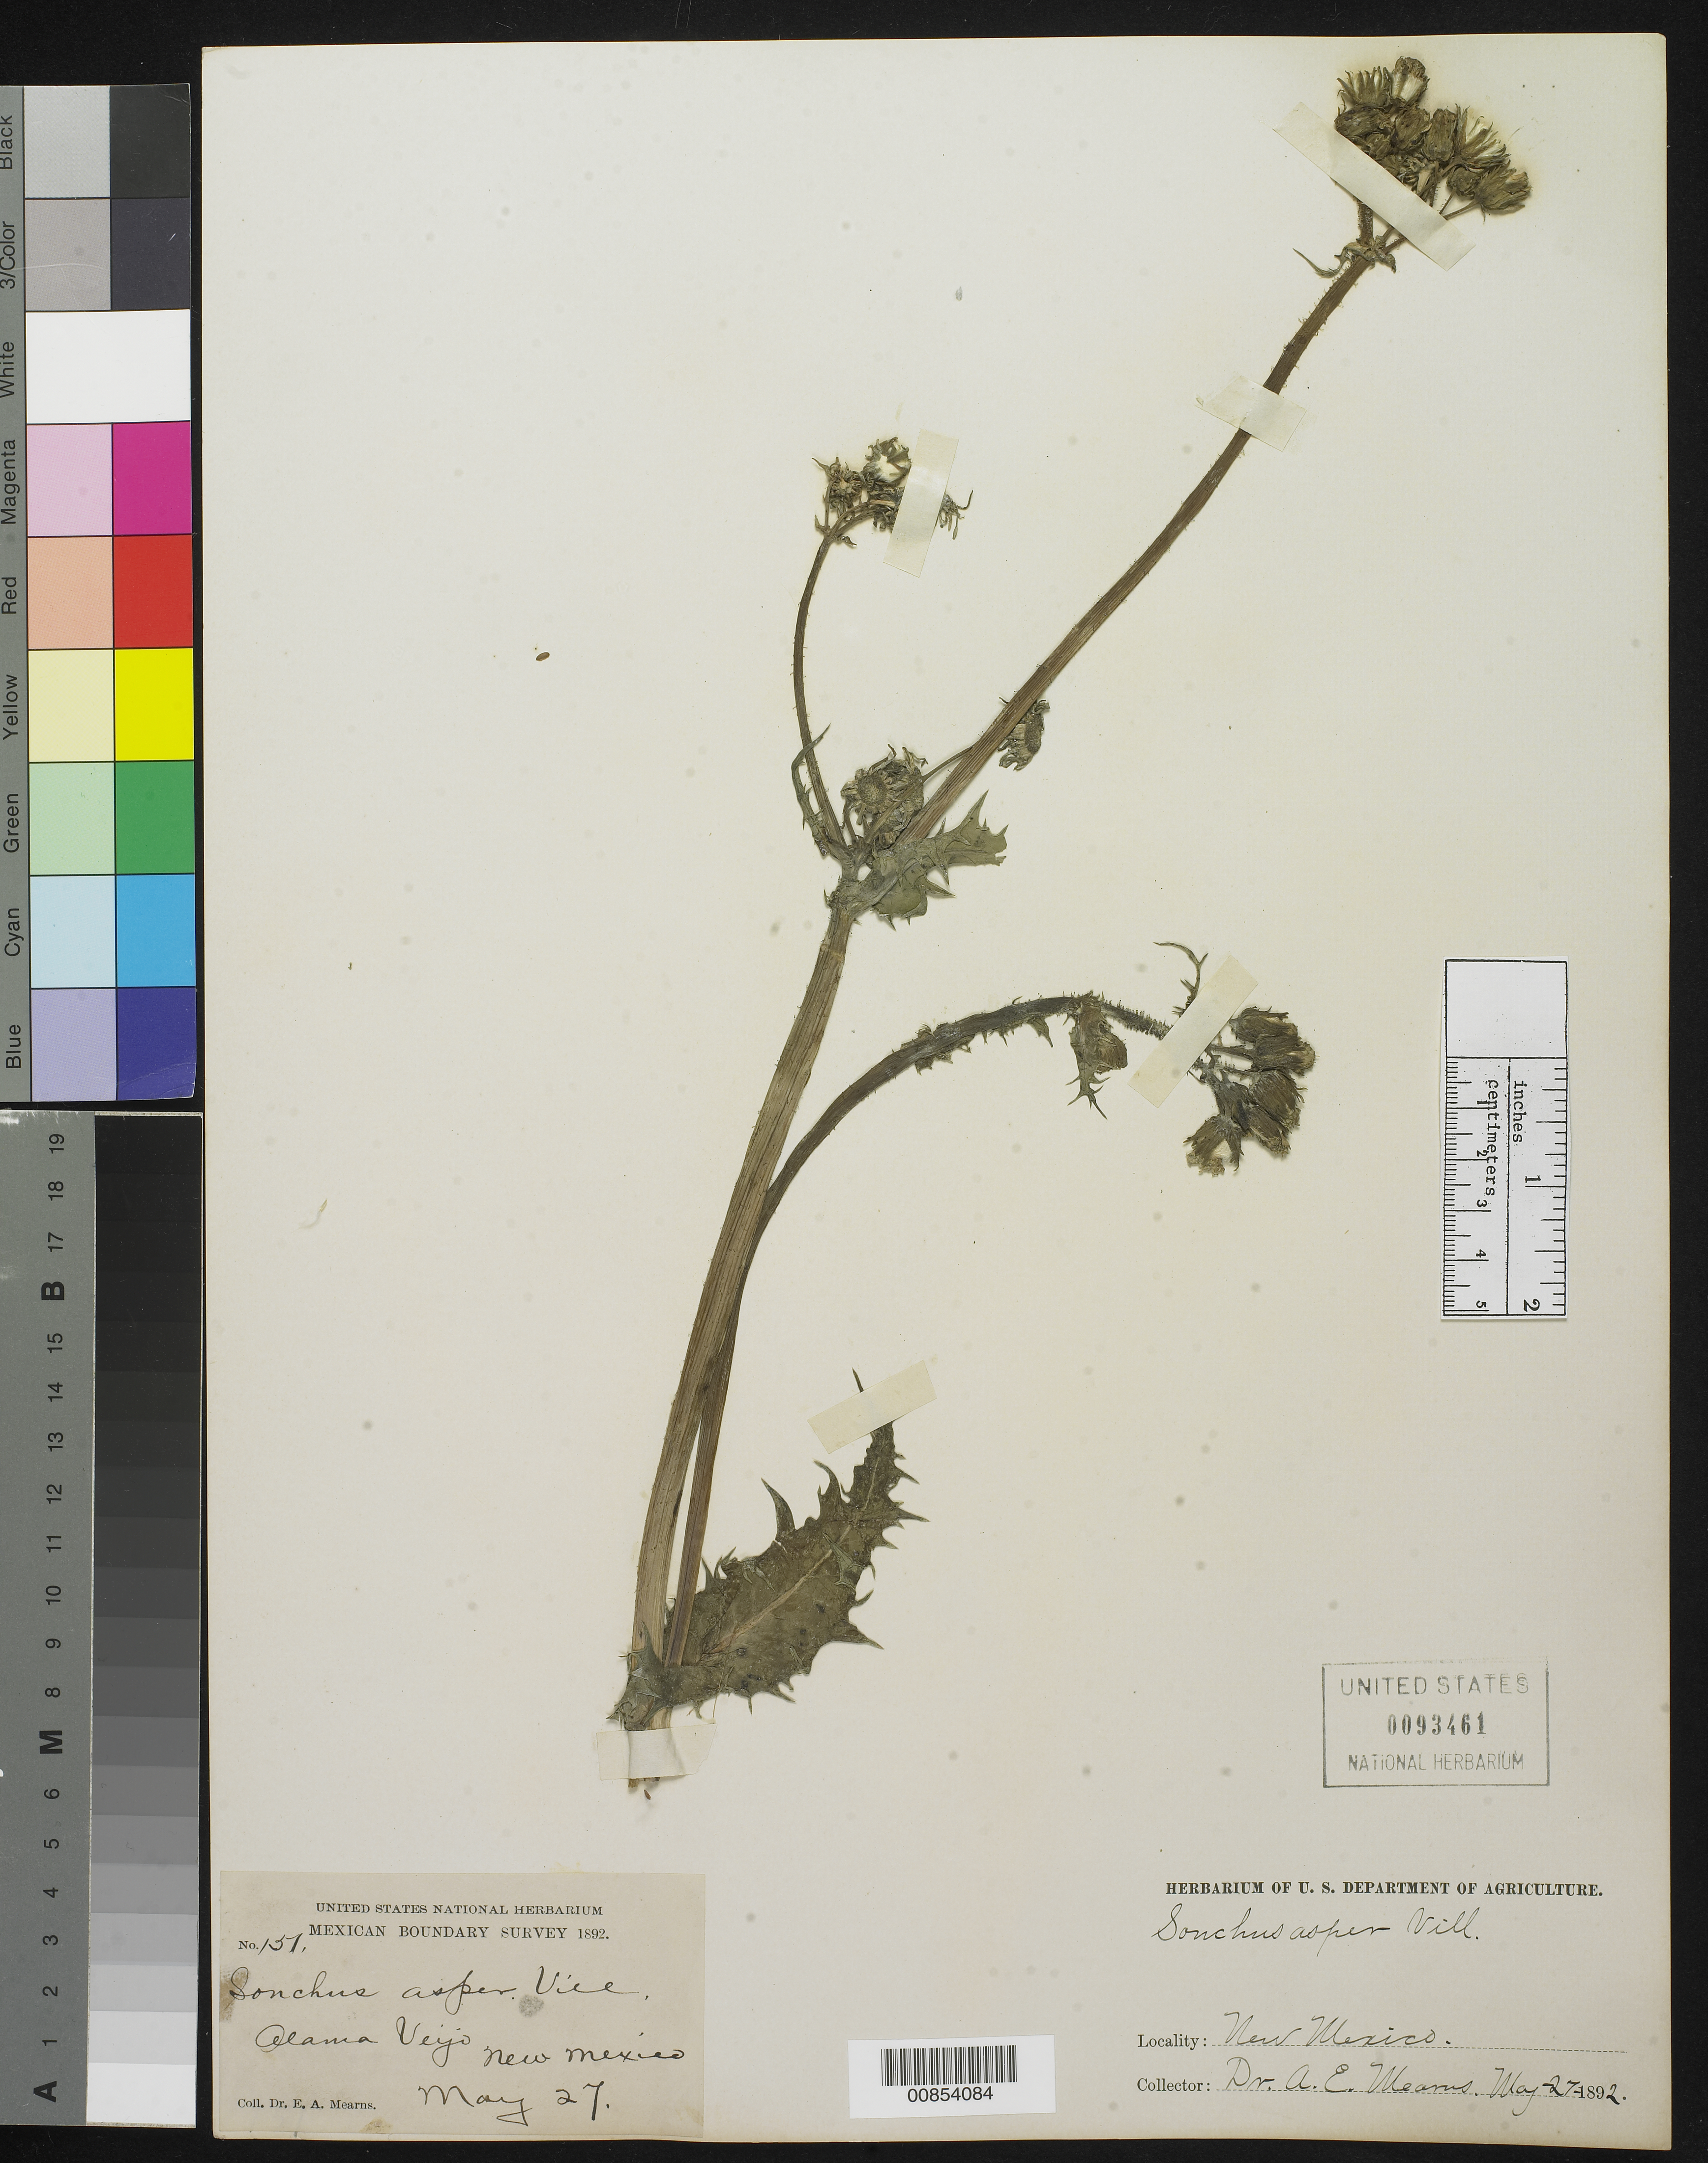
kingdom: Plantae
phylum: Tracheophyta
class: Magnoliopsida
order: Asterales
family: Asteraceae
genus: Sonchus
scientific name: Sonchus asper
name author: (L.) Hill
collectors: E. A. Mearns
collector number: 151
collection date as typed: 27 May 1892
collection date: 1892-05-27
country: United States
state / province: New Mexico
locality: Alamo Viejo, New Mexico.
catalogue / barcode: US 93461